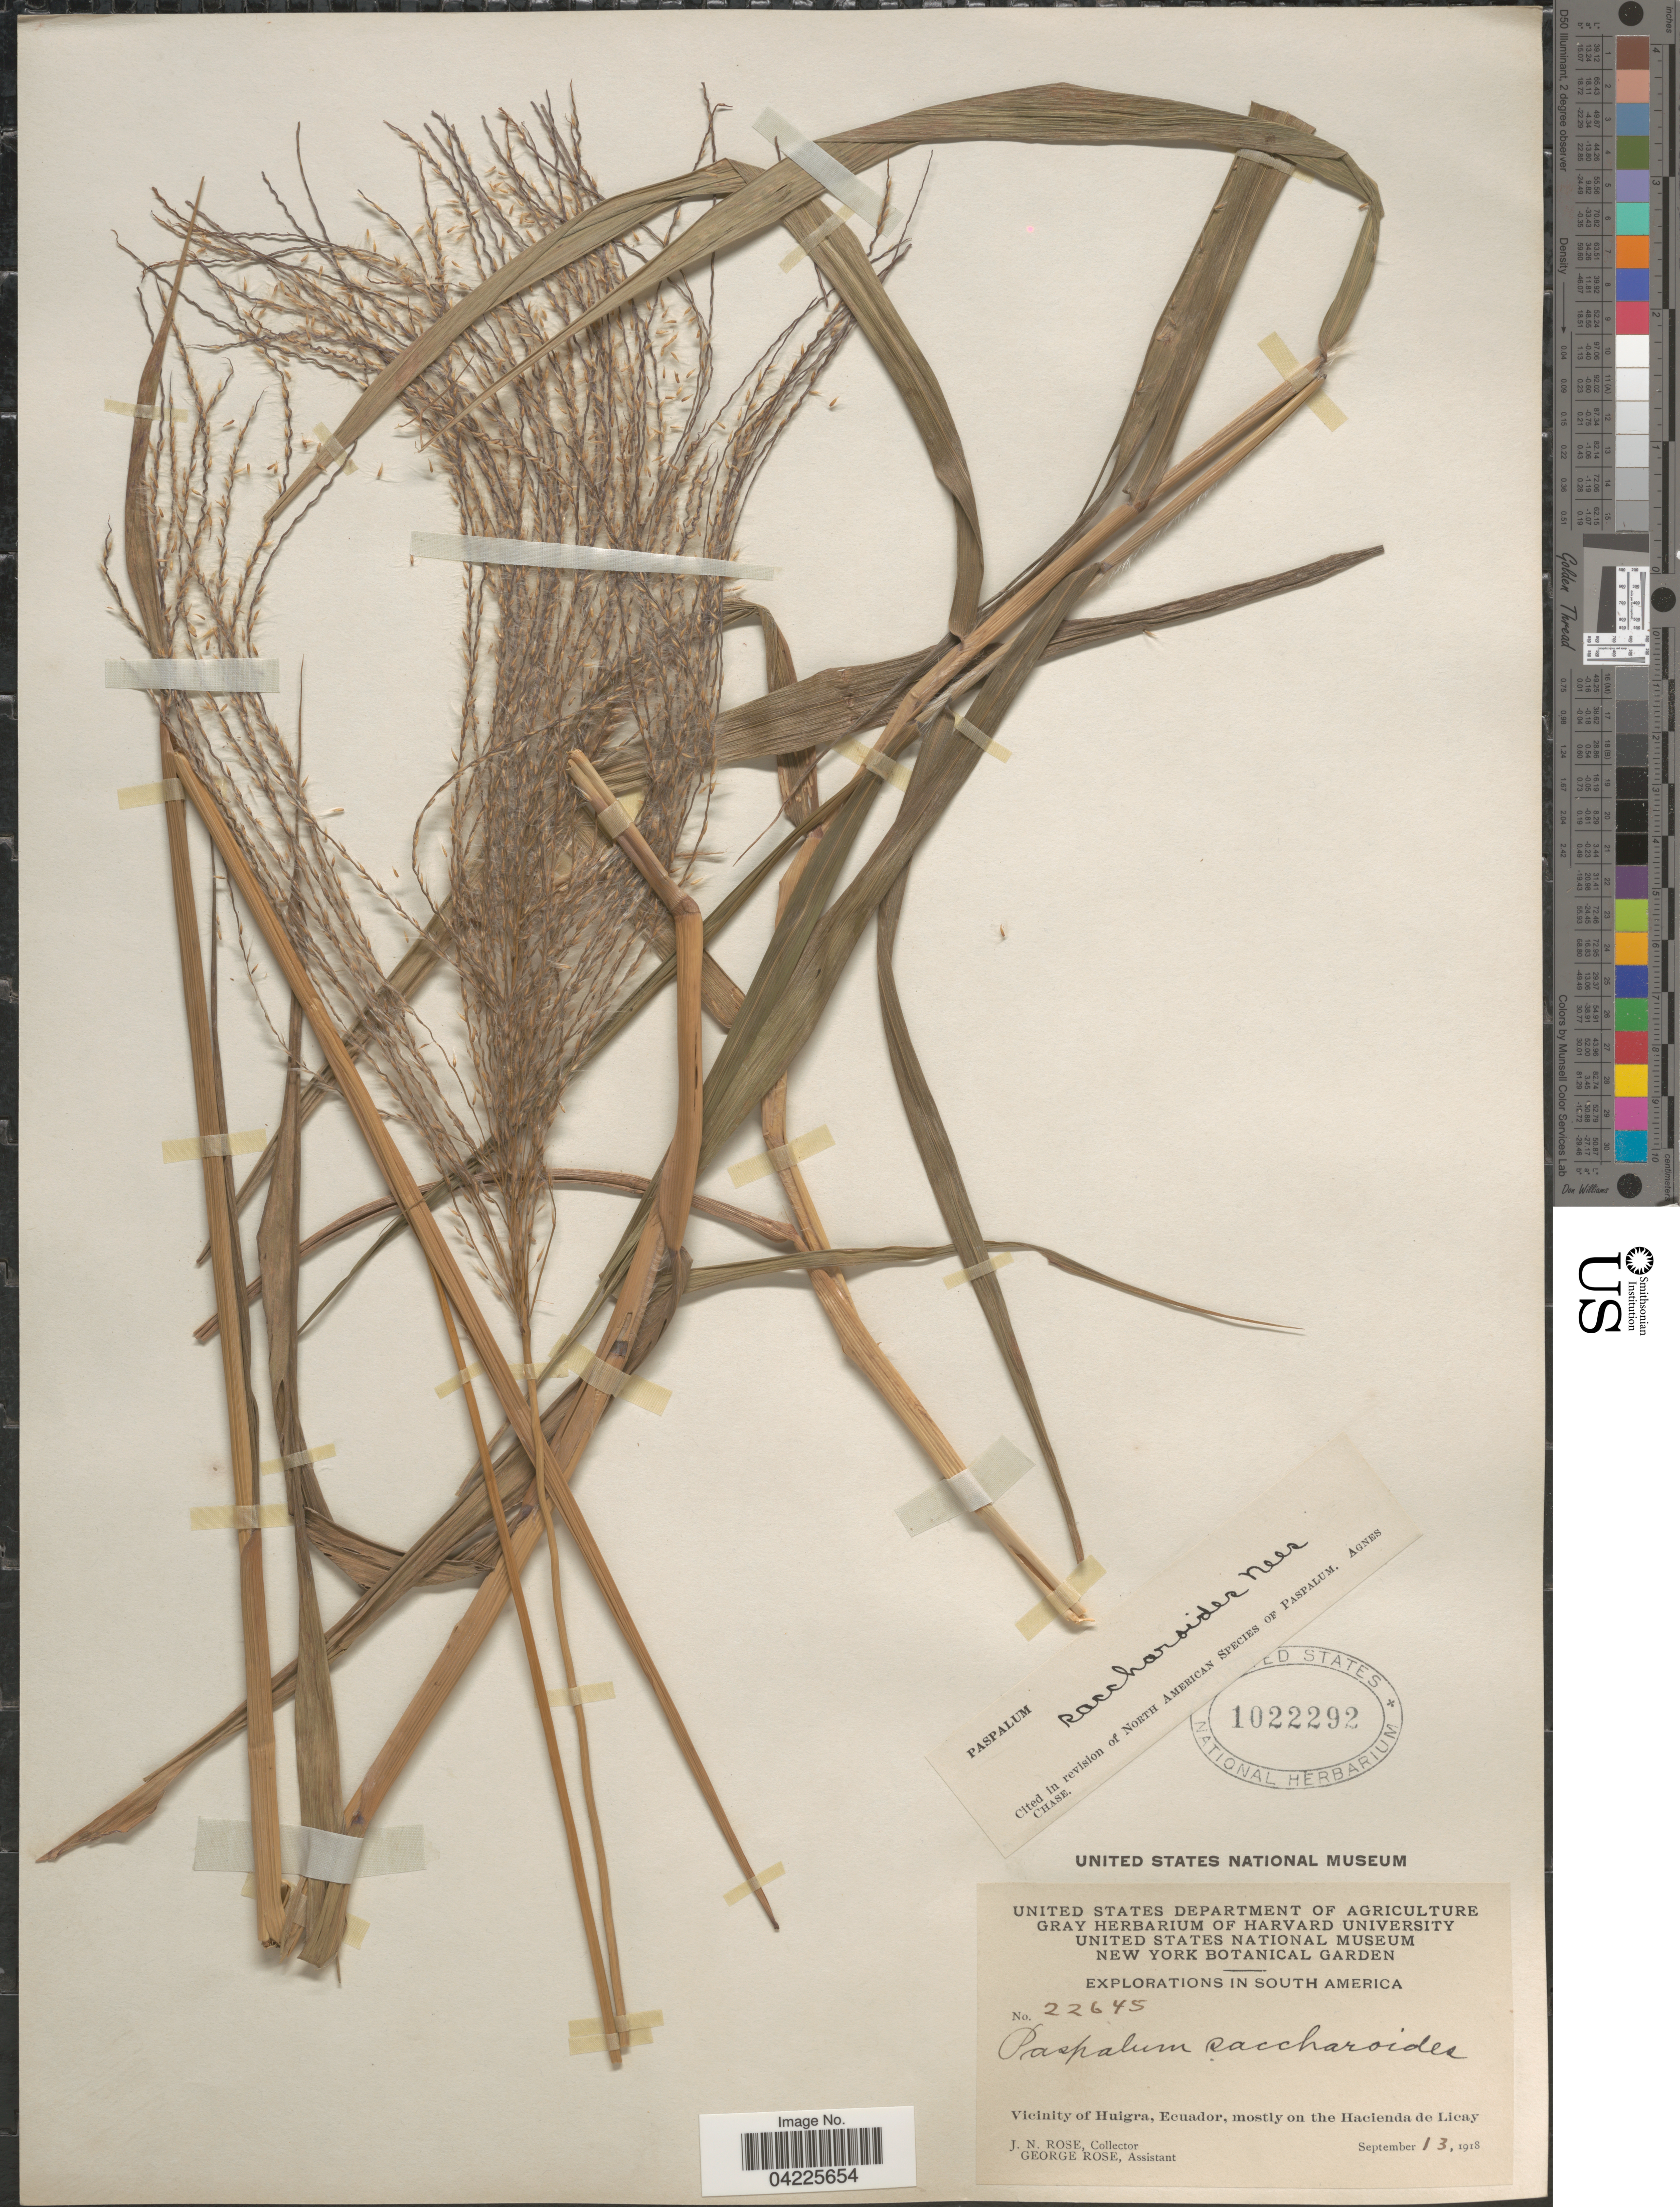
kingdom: Plantae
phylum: Tracheophyta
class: Liliopsida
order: Poales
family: Poaceae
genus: Paspalum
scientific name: Paspalum saccharoides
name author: Nees ex Trin.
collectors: J. N. Rose & G. Rose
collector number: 22645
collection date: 1918-09-13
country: Ecuador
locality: Explorations in South America. Vicinity of Huigra, mostly on the Hacienda de Licay.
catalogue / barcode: US 1022292